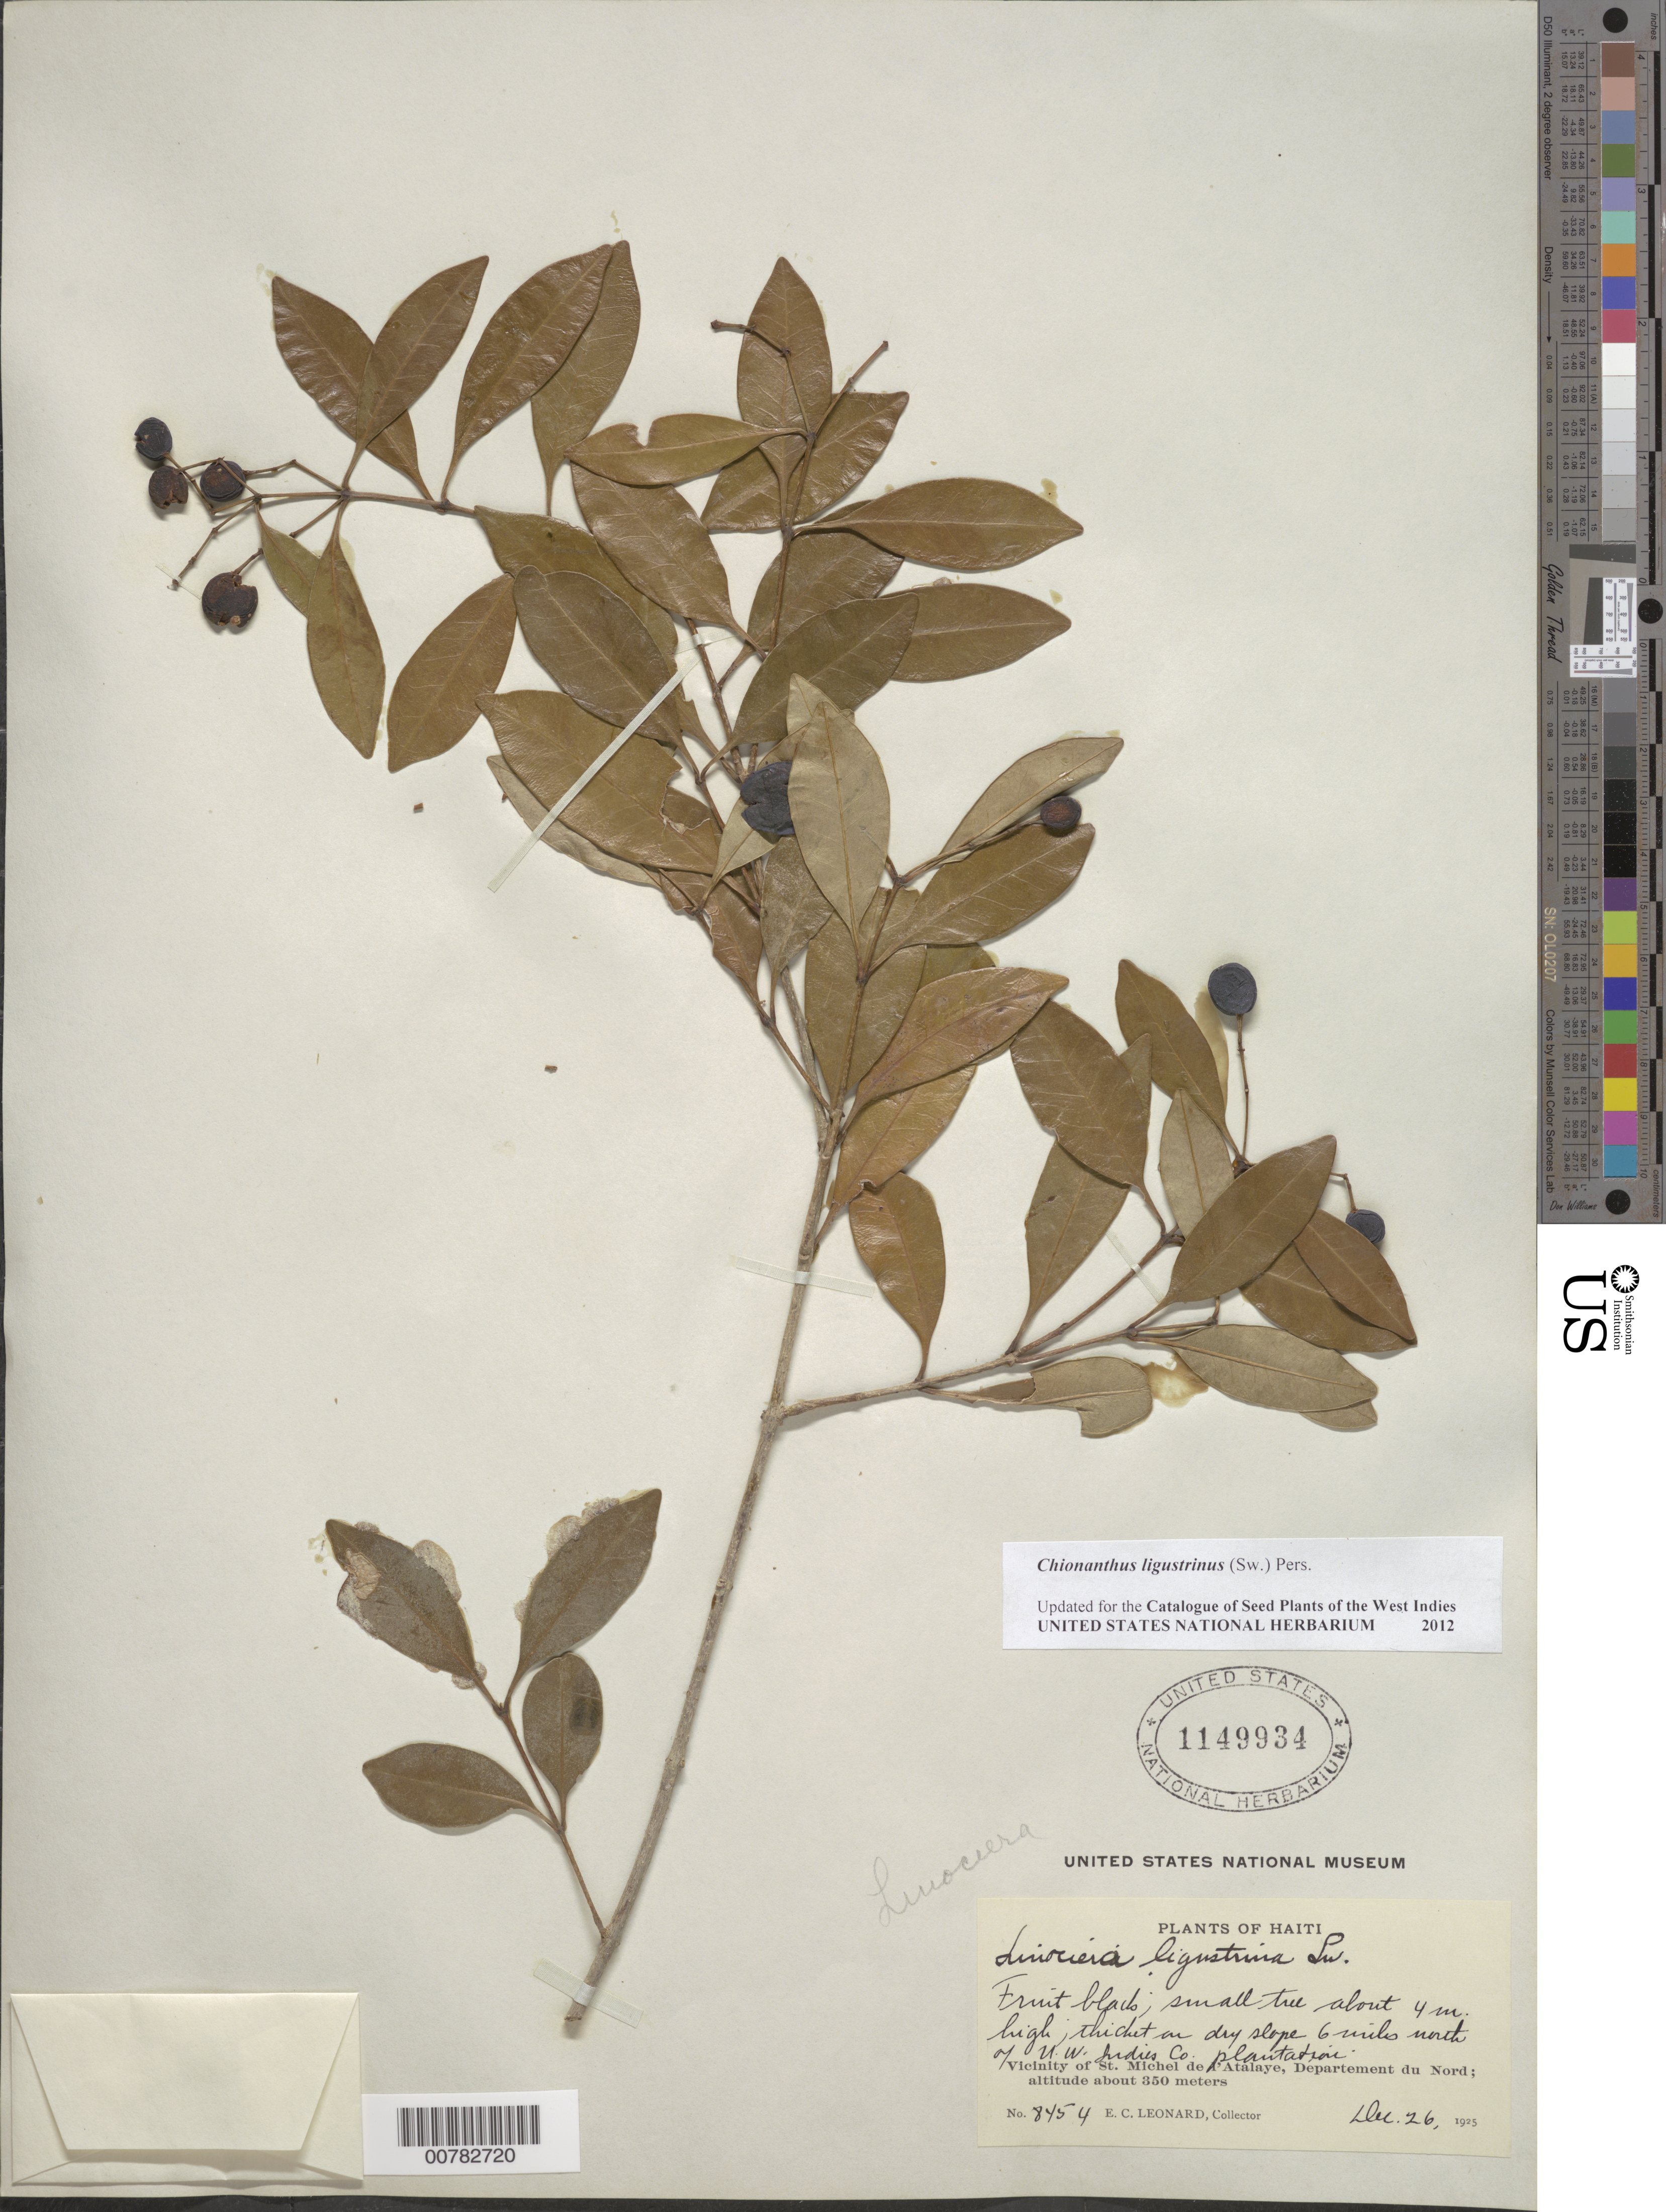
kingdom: Plantae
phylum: Tracheophyta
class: Magnoliopsida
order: Lamiales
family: Oleaceae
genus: Chionanthus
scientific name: Chionanthus ligustrinus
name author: (Sw.) Pers.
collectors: E. C. Leonard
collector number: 8454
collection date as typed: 26 Dec 1925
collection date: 1925-12-26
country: Haiti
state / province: Nord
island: Hispaniola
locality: Vicinity of St. Michel de l'Atalaye, 6 miles north of U.W. Indies Co. plantation.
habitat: Thicket on dry slope.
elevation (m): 350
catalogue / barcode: US 1149934